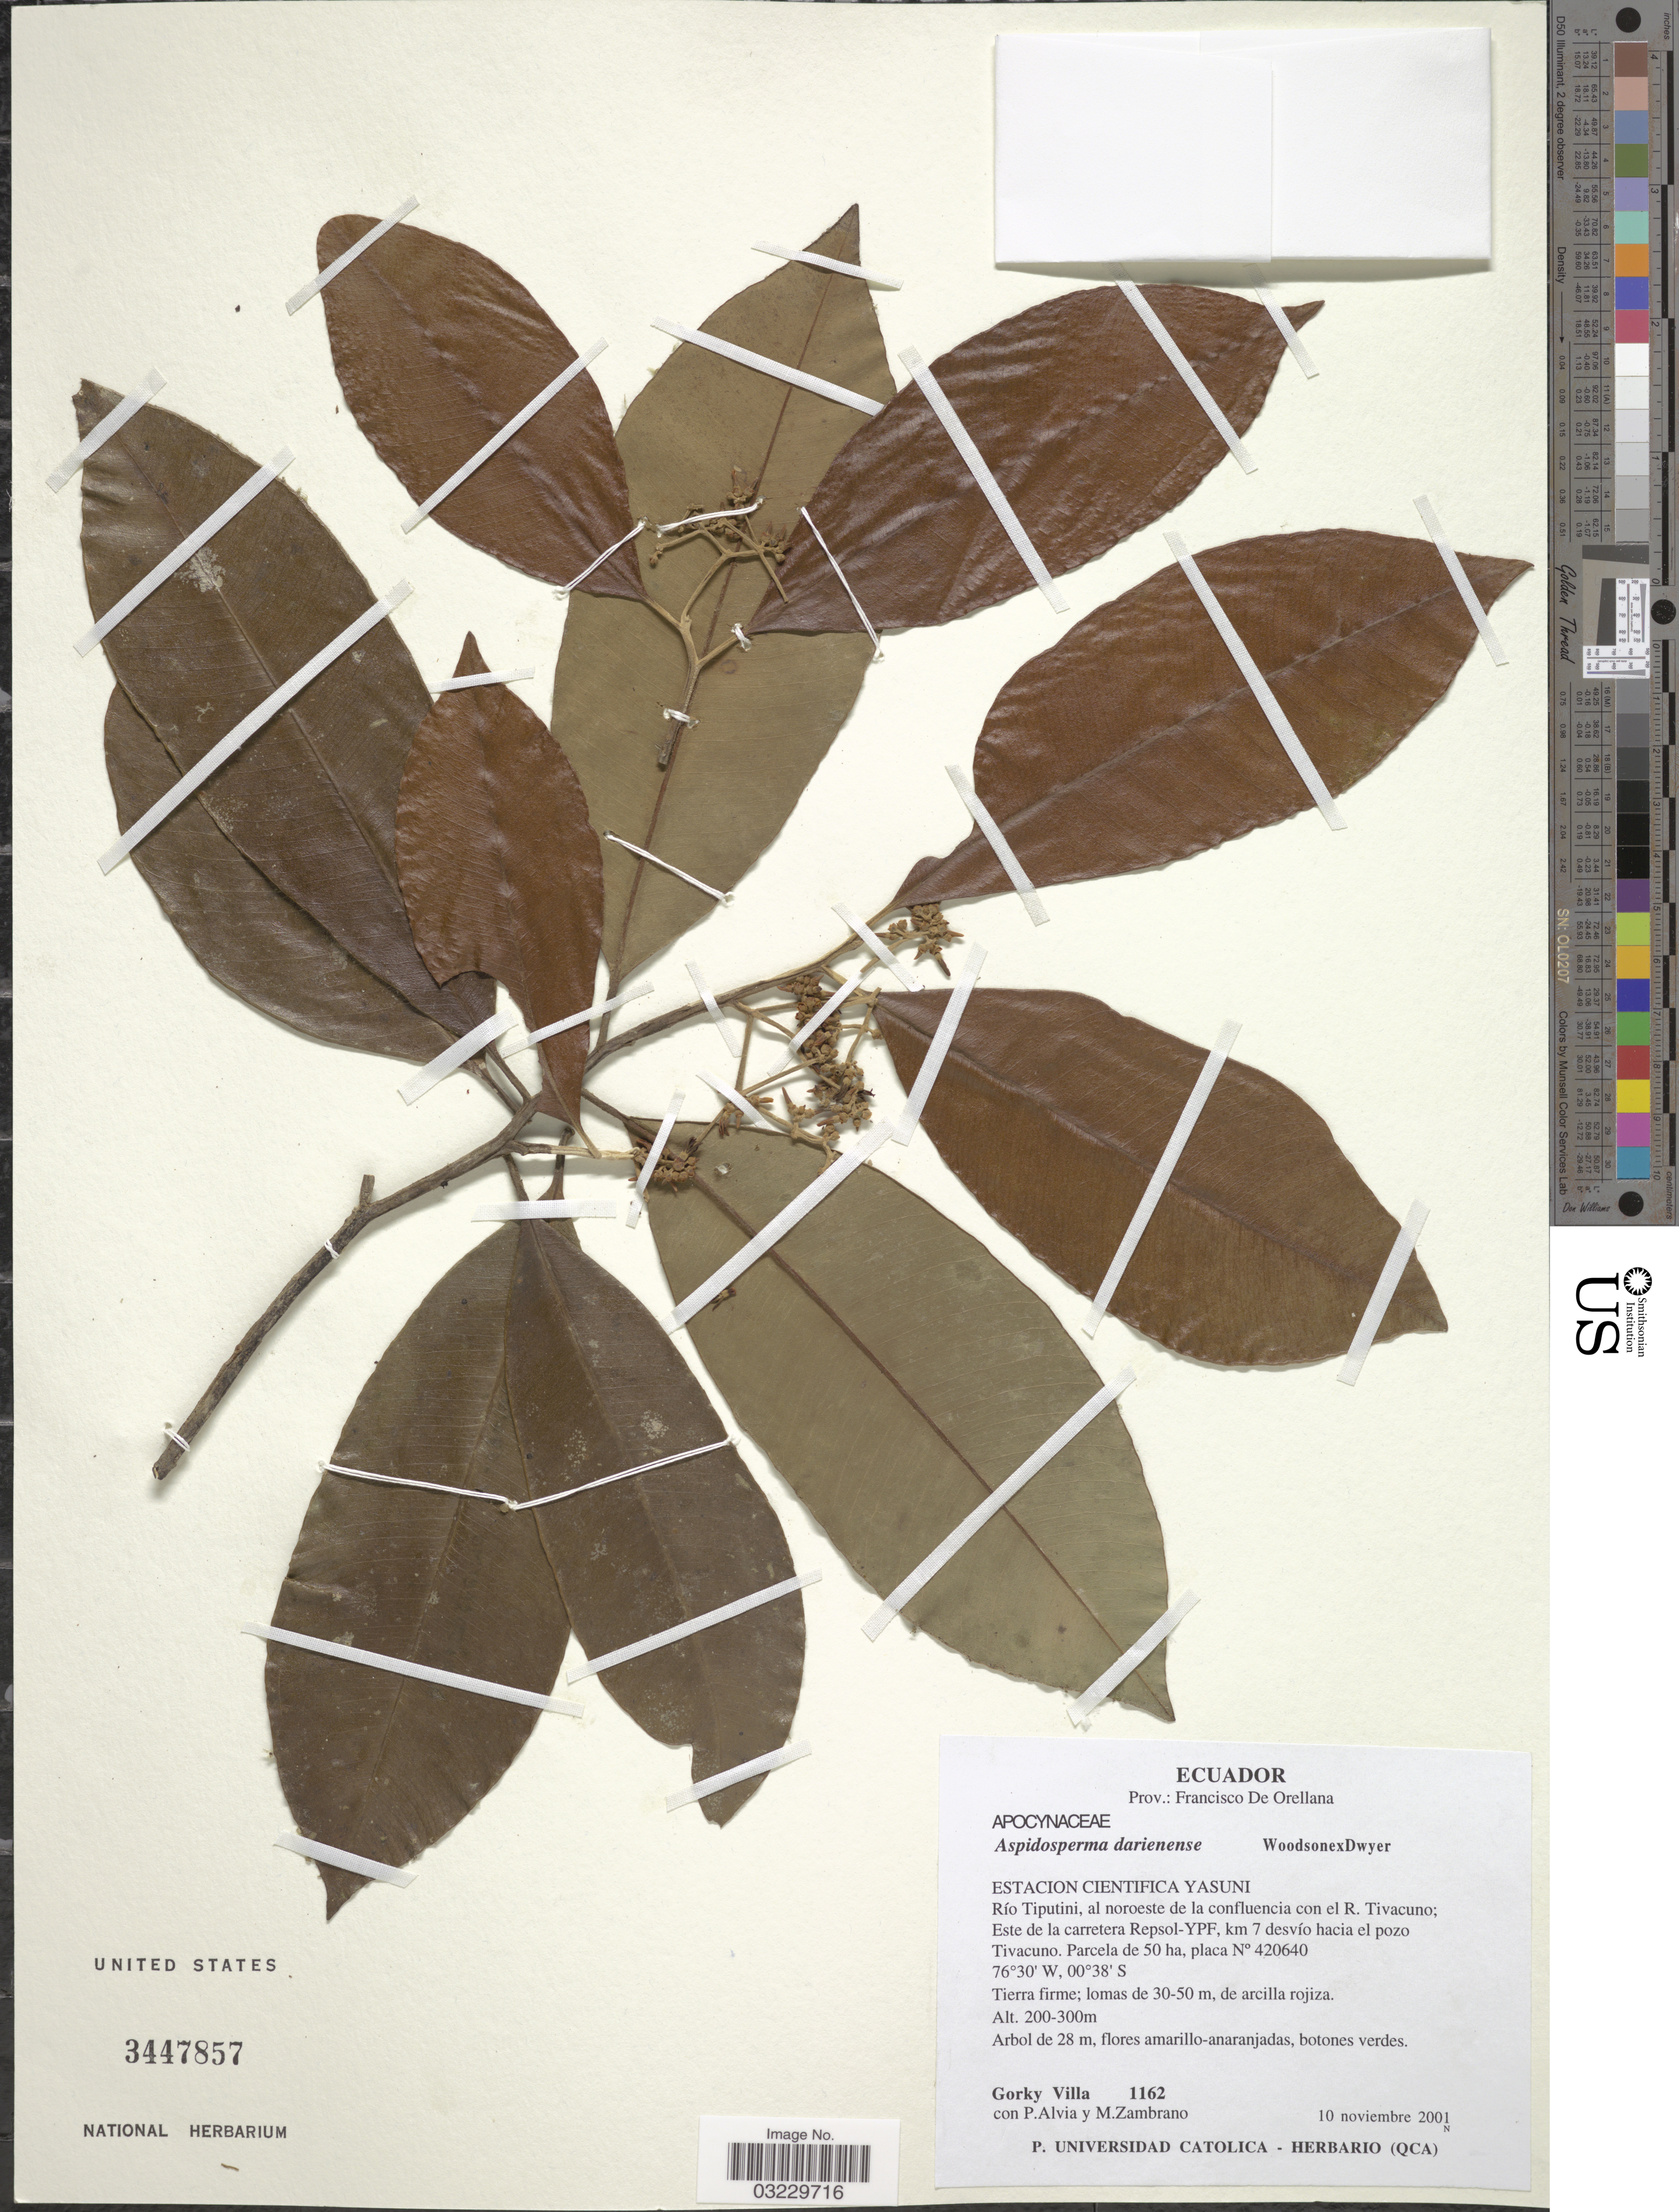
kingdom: Plantae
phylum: Tracheophyta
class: Magnoliopsida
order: Gentianales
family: Apocynaceae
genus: Aspidosperma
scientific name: Aspidosperma darienense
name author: Woodson ex Dwyer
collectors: G. Villa, P. Alvia & M. Zambrano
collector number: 1162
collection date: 2001-11-10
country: Ecuador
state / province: Orellana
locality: Prov.: Francisco de Orellana. Estacion Cientifica Yasuni. Río Tiputini, al noroeste de la confluencia con el R. Tivacuno; Este de la carretera Repsol-YPF, km 7 desvío hacia el pozo Tivacuno.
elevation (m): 200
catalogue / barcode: US 3447857